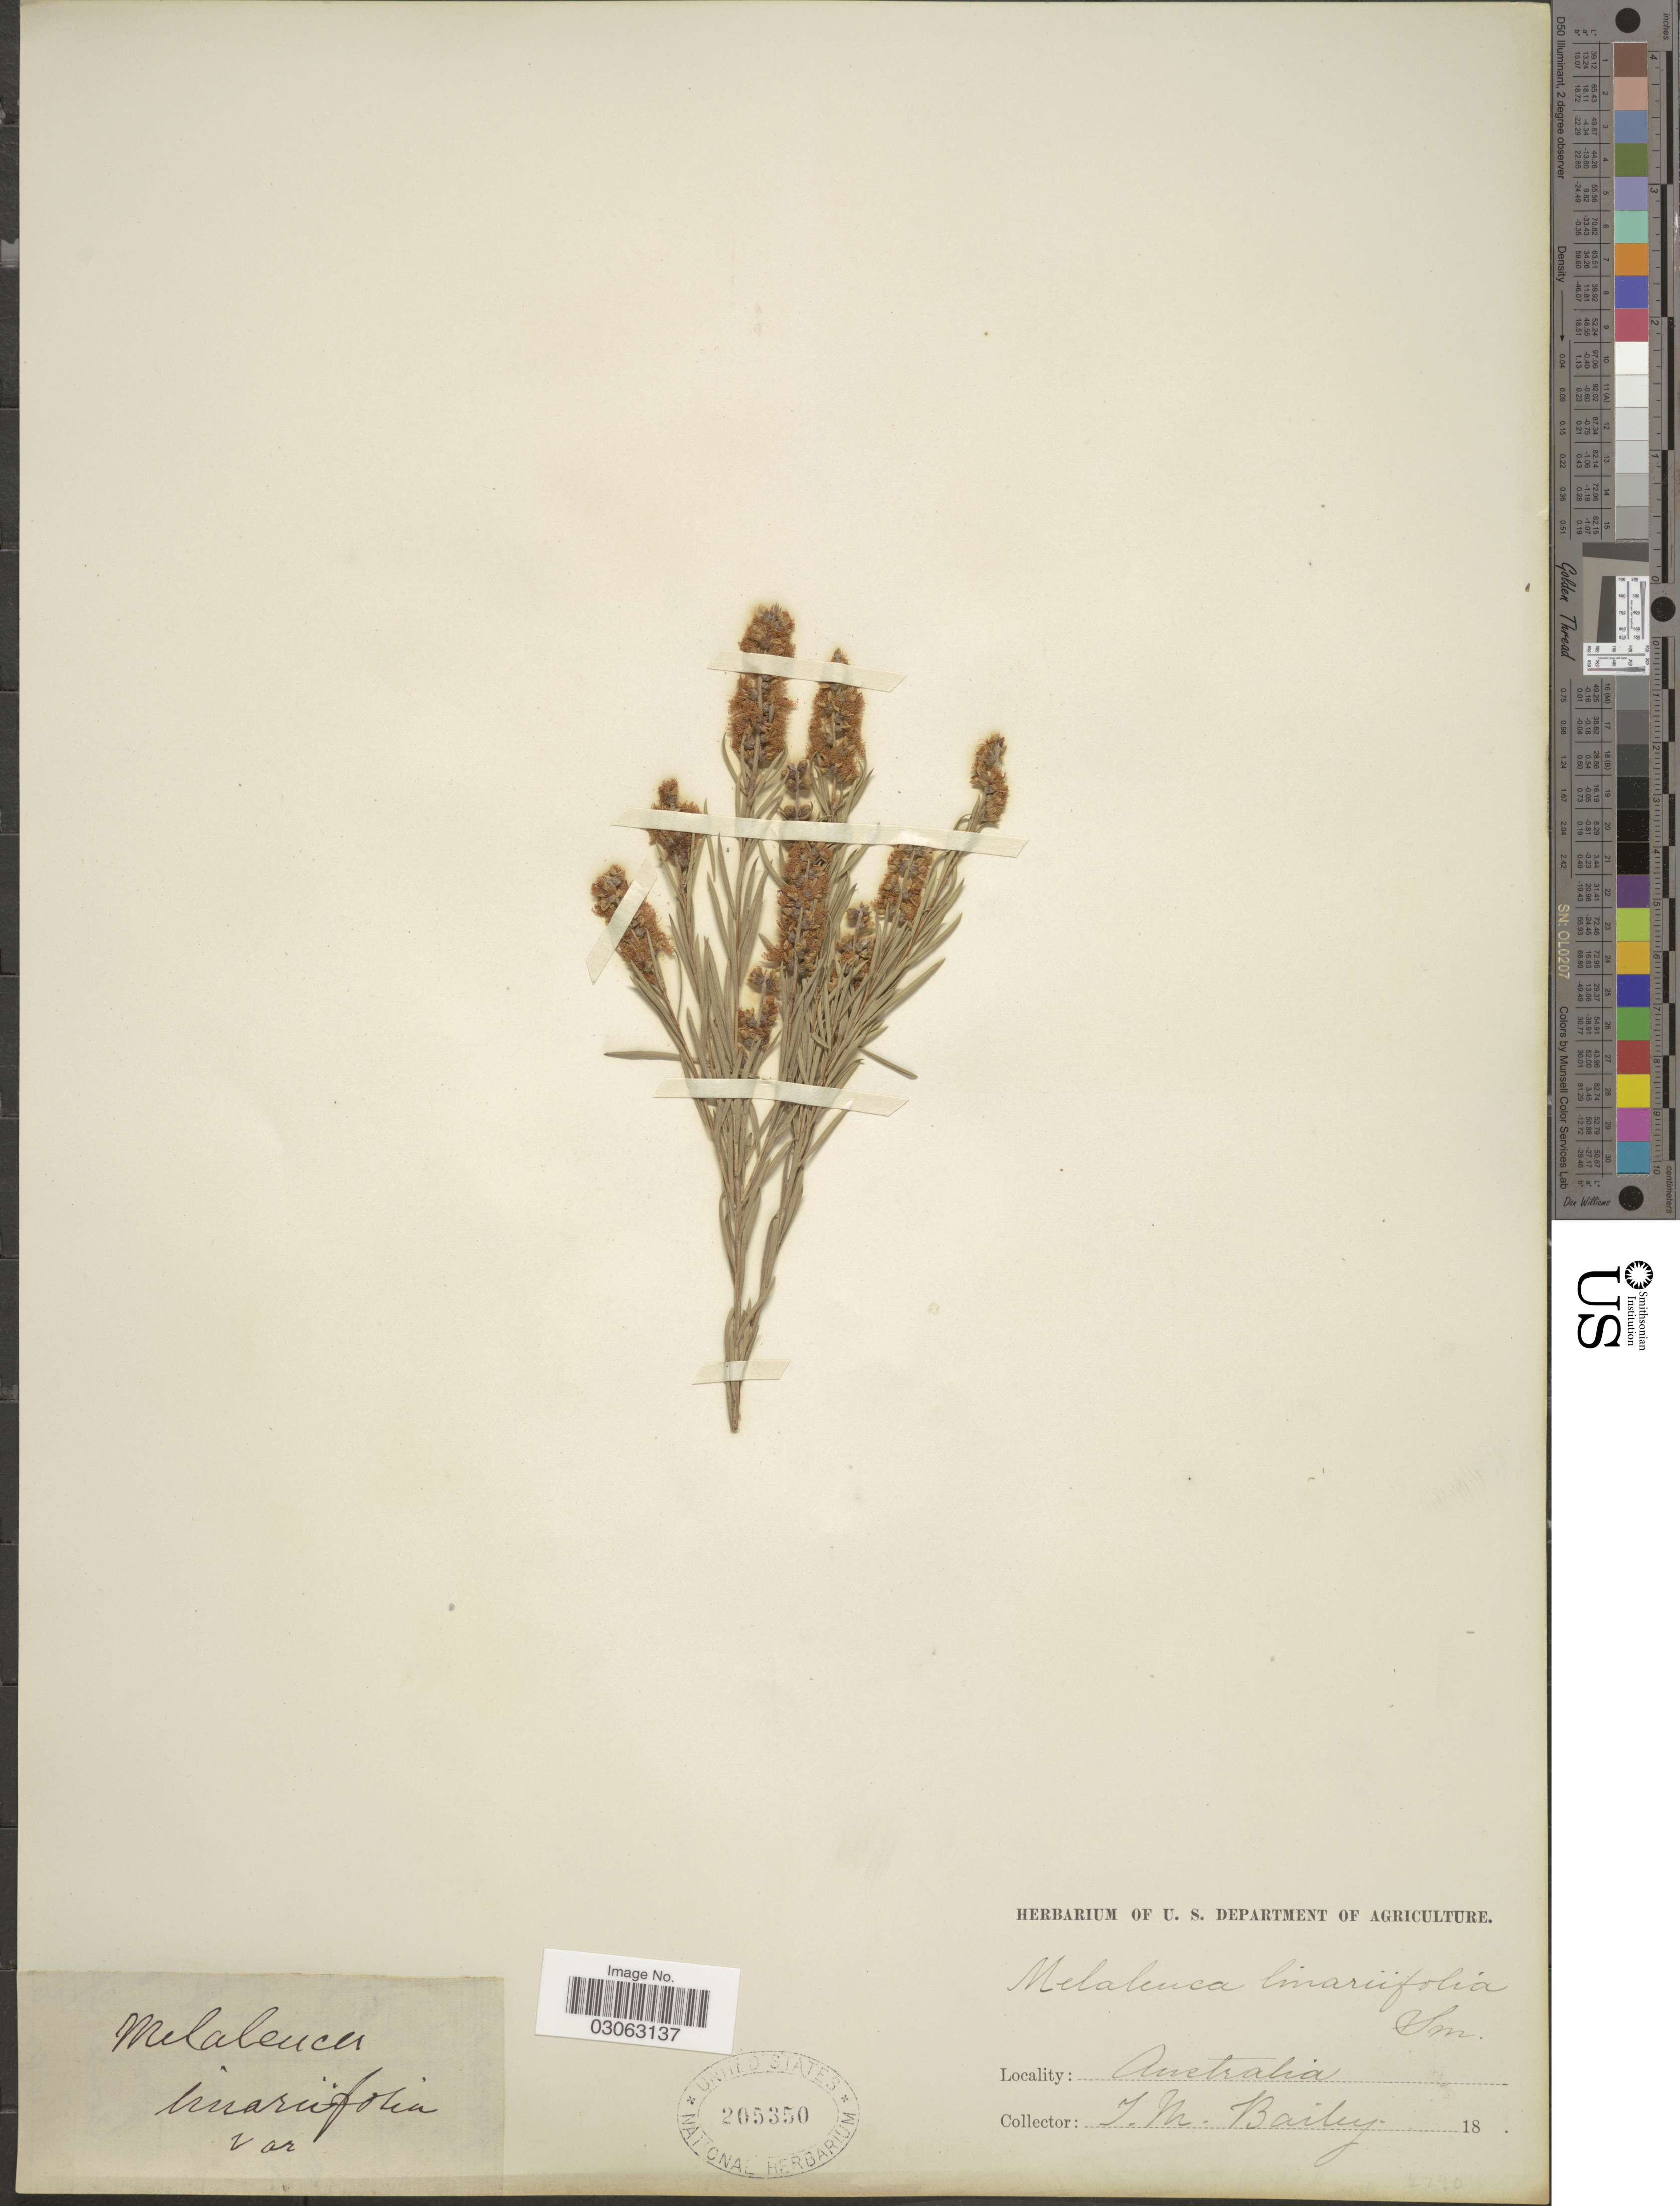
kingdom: Plantae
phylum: Tracheophyta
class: Magnoliopsida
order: Myrtales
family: Myrtaceae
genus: Melaleuca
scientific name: Melaleuca linariifolia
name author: Sm.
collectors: F. M. Bailey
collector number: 2290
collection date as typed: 18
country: Australia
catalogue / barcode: US 205350